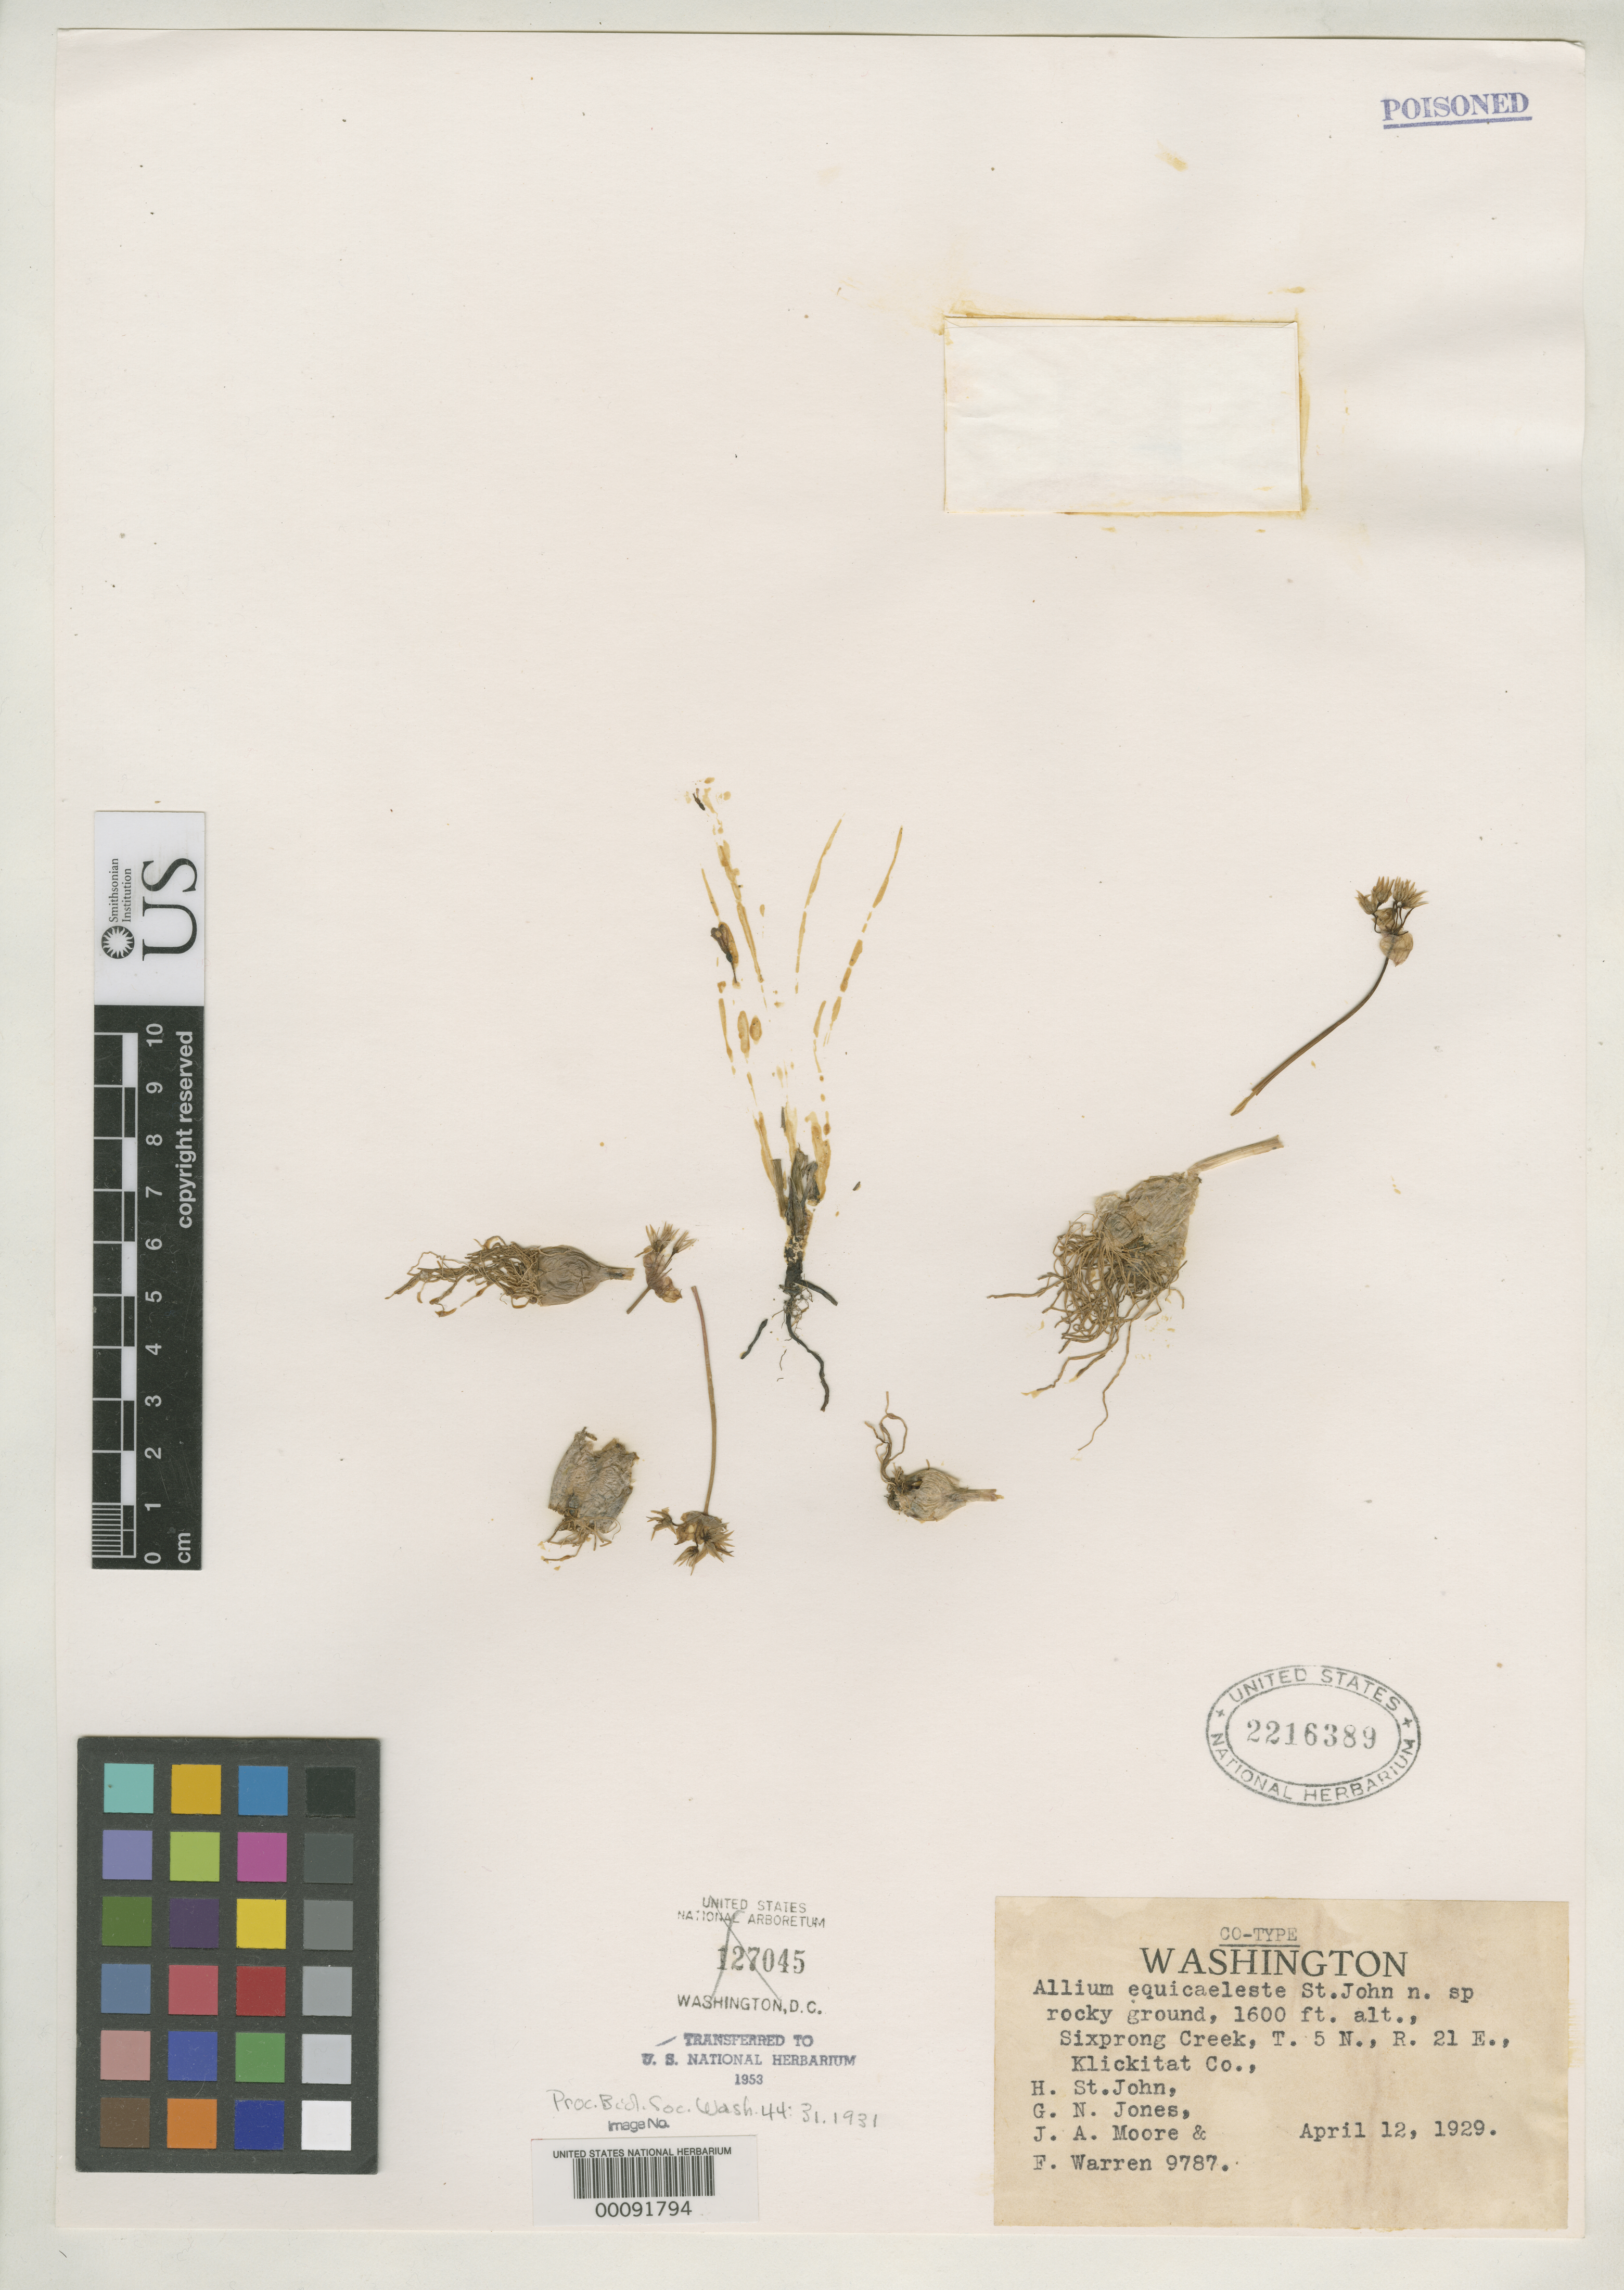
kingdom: Plantae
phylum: Tracheophyta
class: Liliopsida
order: Asparagales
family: Amaryllidaceae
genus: Allium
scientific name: Allium equicaeleste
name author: H. St. John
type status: Isotype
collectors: H. St. John, G. N. Jones, J. Moore & F. Warren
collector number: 9787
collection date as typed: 12 Apr 1929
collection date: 1929-04-12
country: United States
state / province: Washington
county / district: Klickitat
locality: Sixprong Creek.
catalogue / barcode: US 2216389